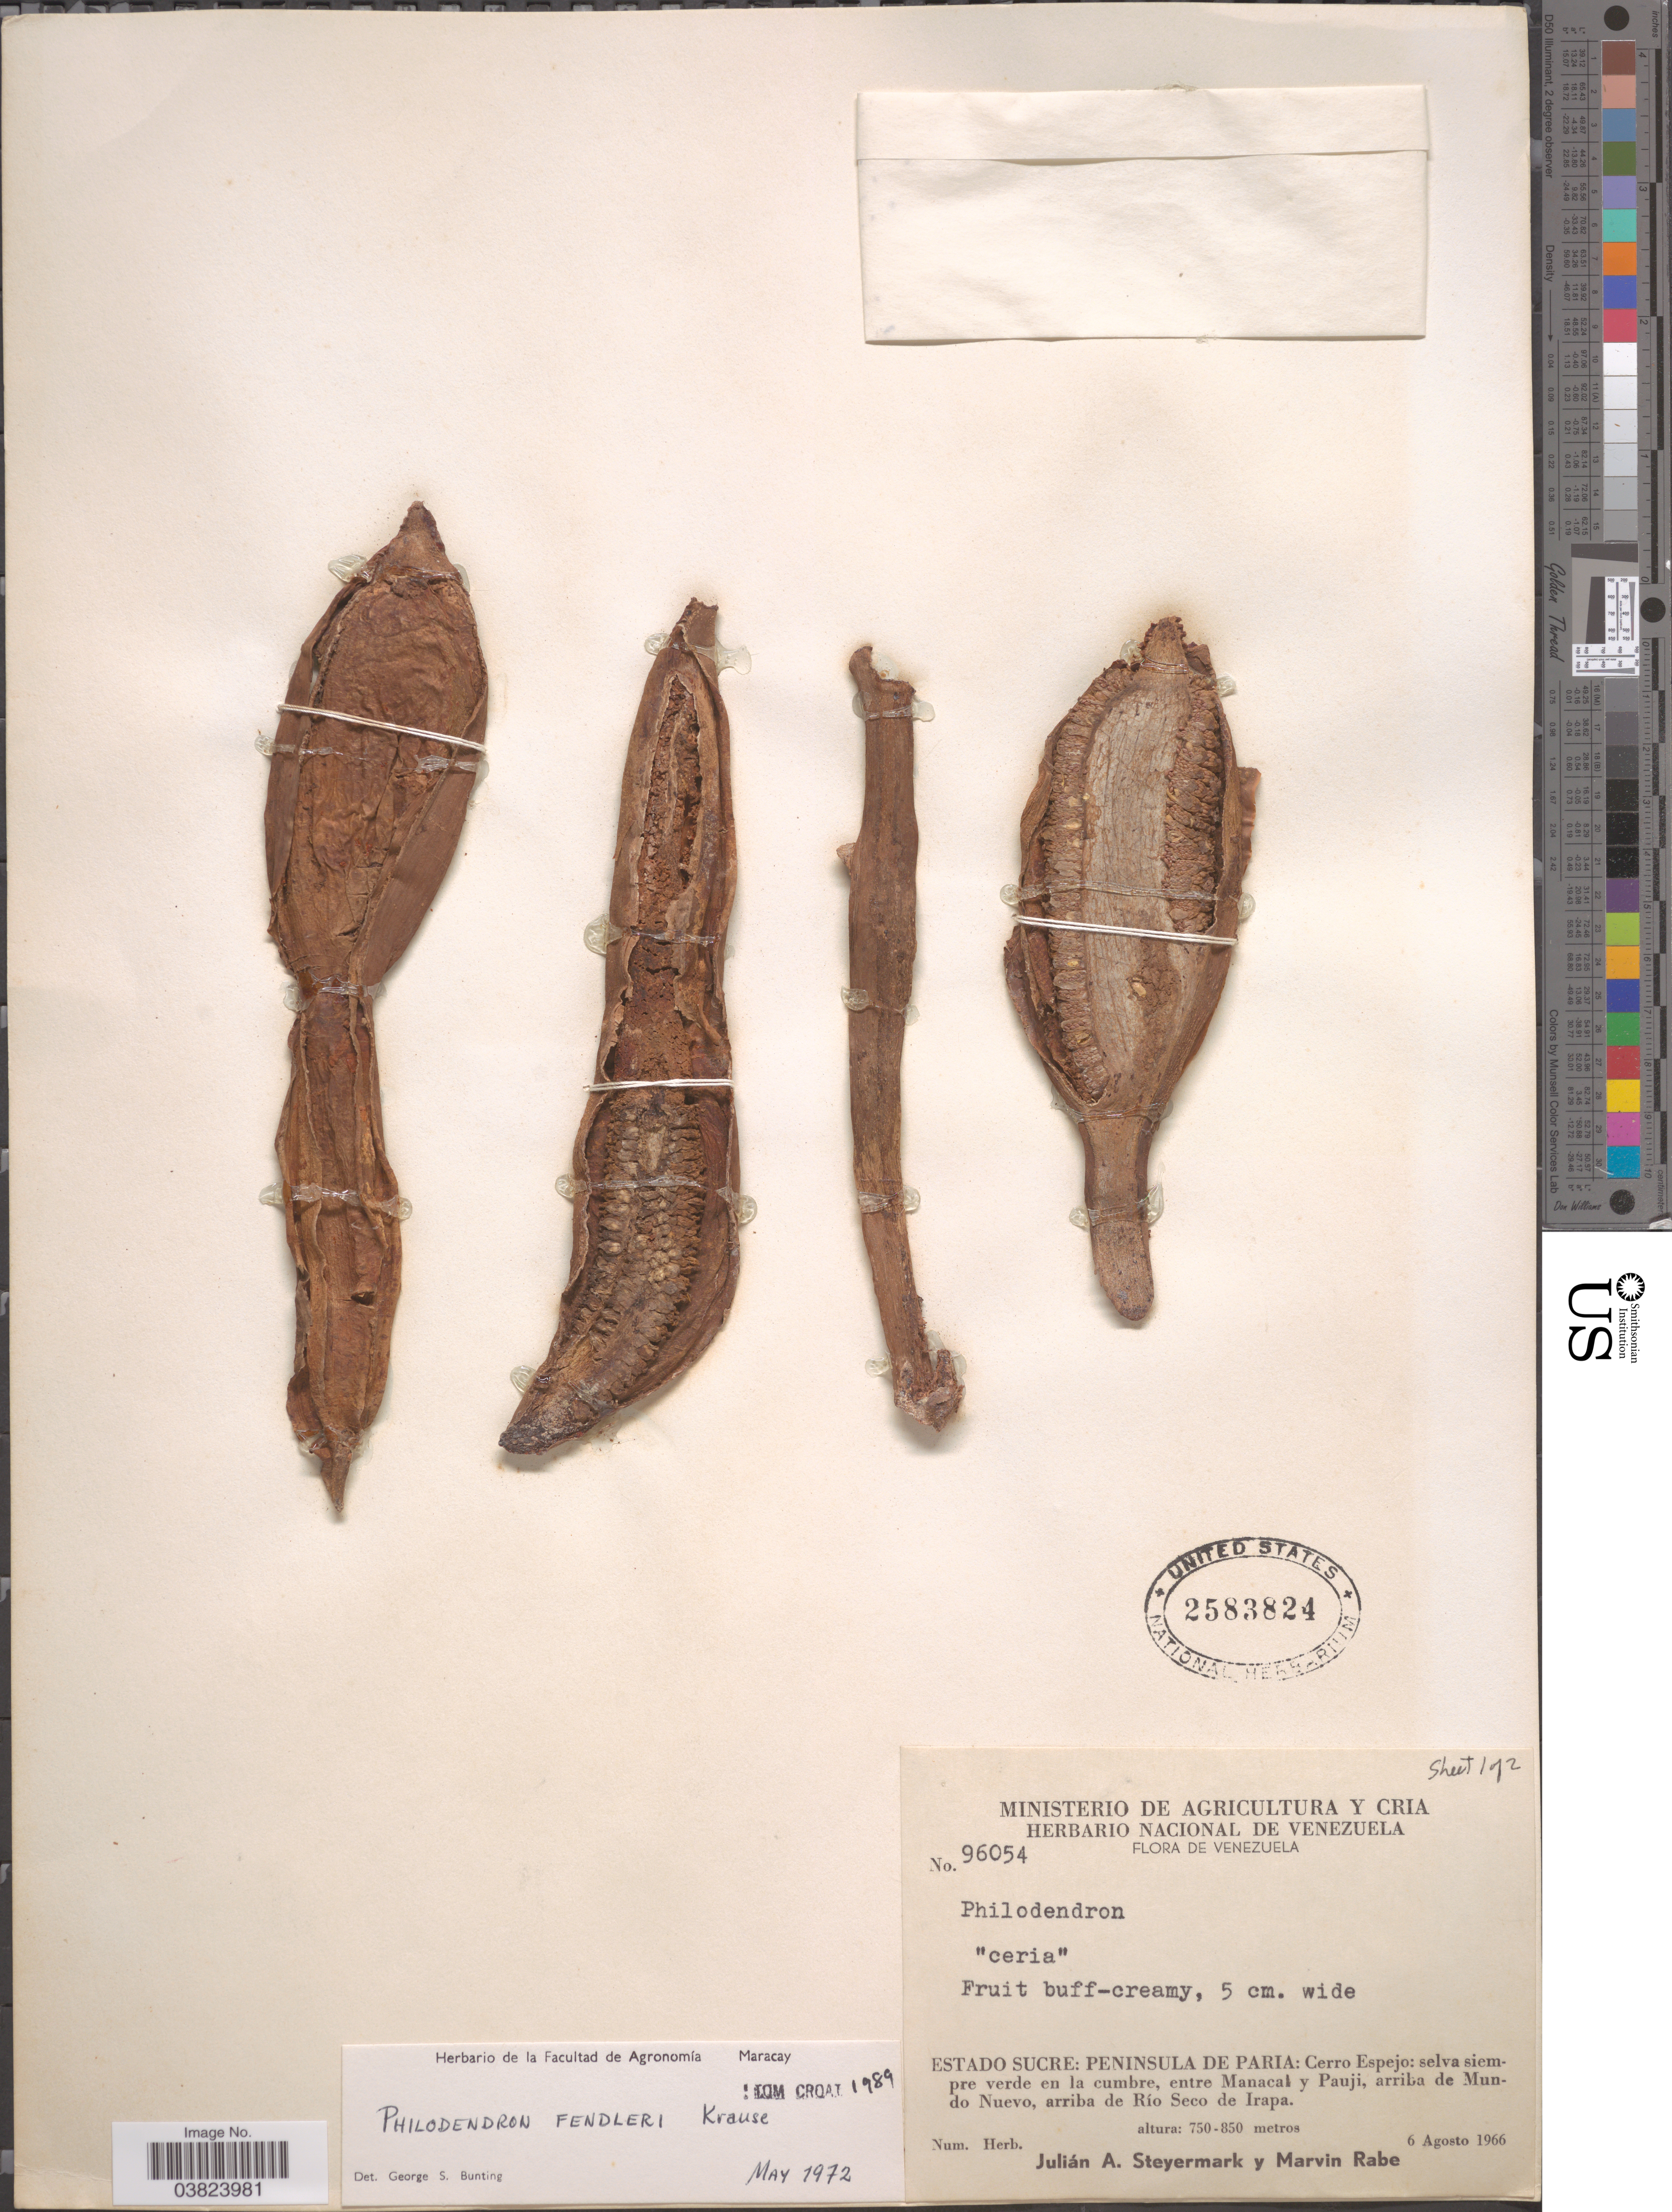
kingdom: Plantae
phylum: Tracheophyta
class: Liliopsida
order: Alismatales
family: Araceae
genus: Philodendron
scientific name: Philodendron fendleri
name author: K. Krause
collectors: J. Steyermark & M. Rabe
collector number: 96054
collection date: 1966-08-06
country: Venezuela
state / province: Sucre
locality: Peninsula de Paria: Cerro Espejo: selva pre verde en la cumbre, entre Manacal y Pauji, arriba de Mundo Nuevo, arriba de Río Seco de Irapa.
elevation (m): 750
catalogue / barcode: US 2583824